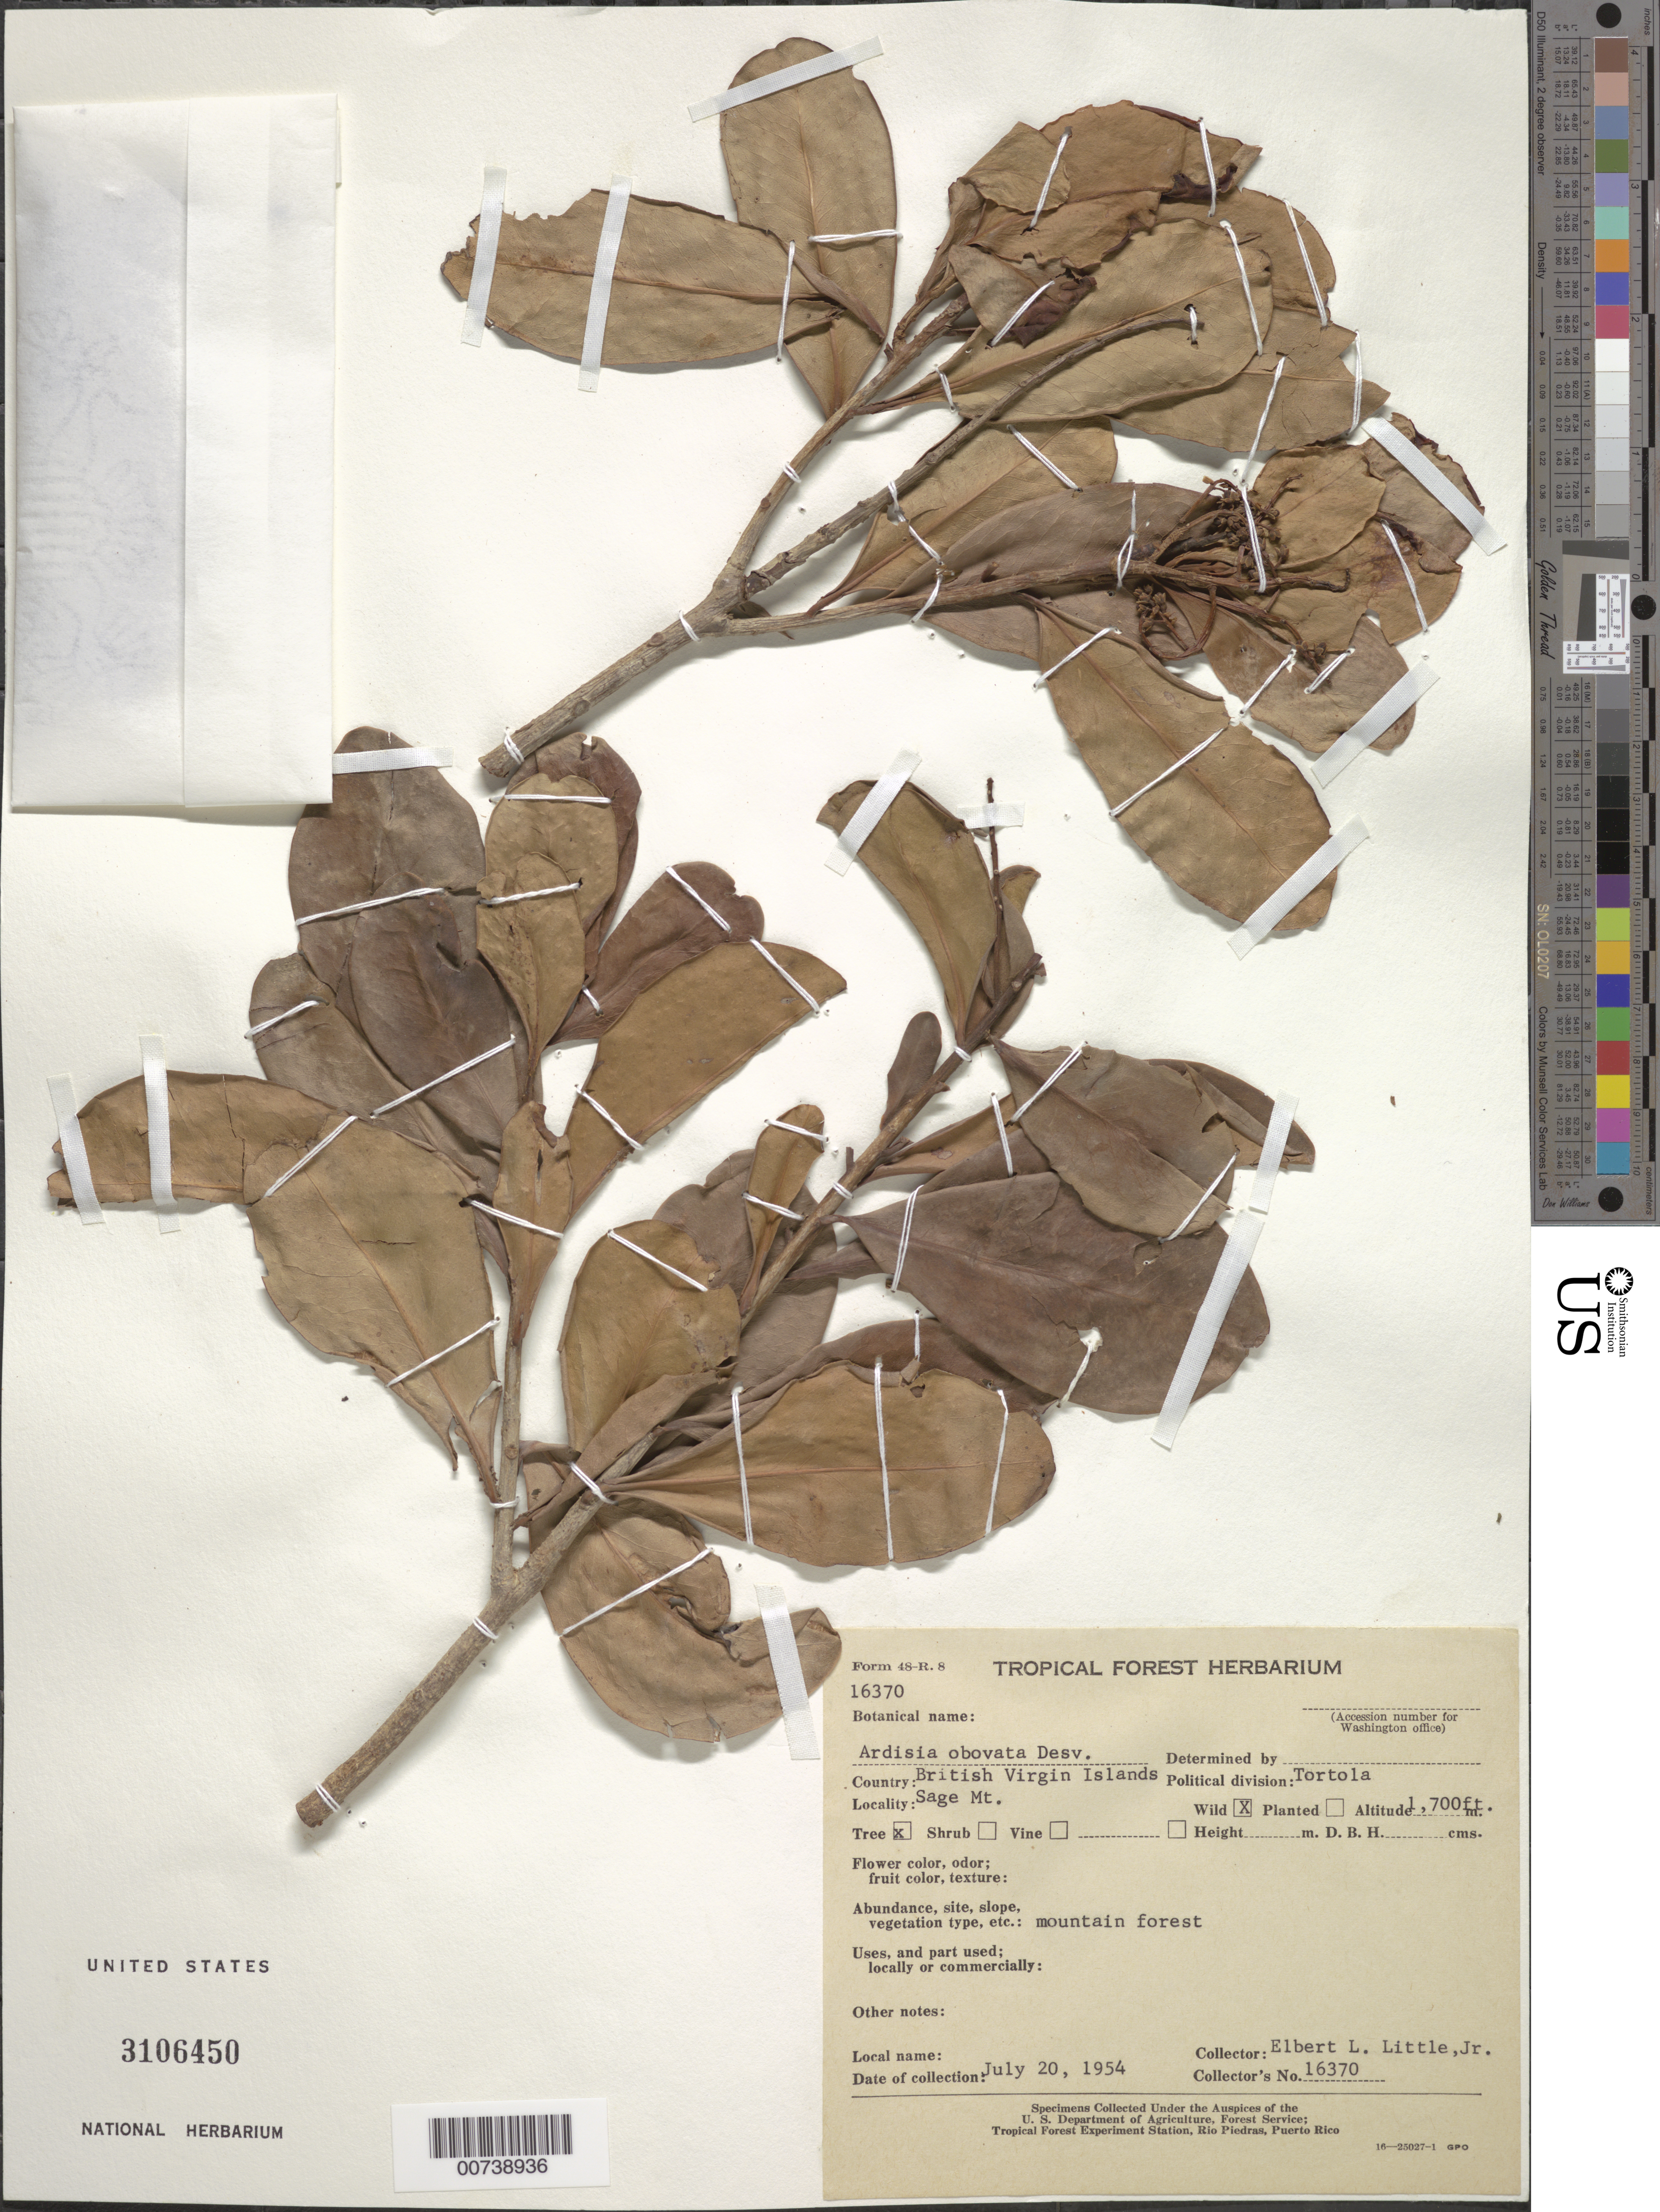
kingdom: Plantae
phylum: Tracheophyta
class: Magnoliopsida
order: Ericales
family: Primulaceae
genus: Ardisia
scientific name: Ardisia obovata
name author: Desv. ex Ham.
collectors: E. L. Little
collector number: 16370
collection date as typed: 20 Jul 1954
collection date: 1954-07-20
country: British Virgin Islands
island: Tortola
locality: Sage Mountain.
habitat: Mountain forest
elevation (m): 518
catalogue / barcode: US 3106450